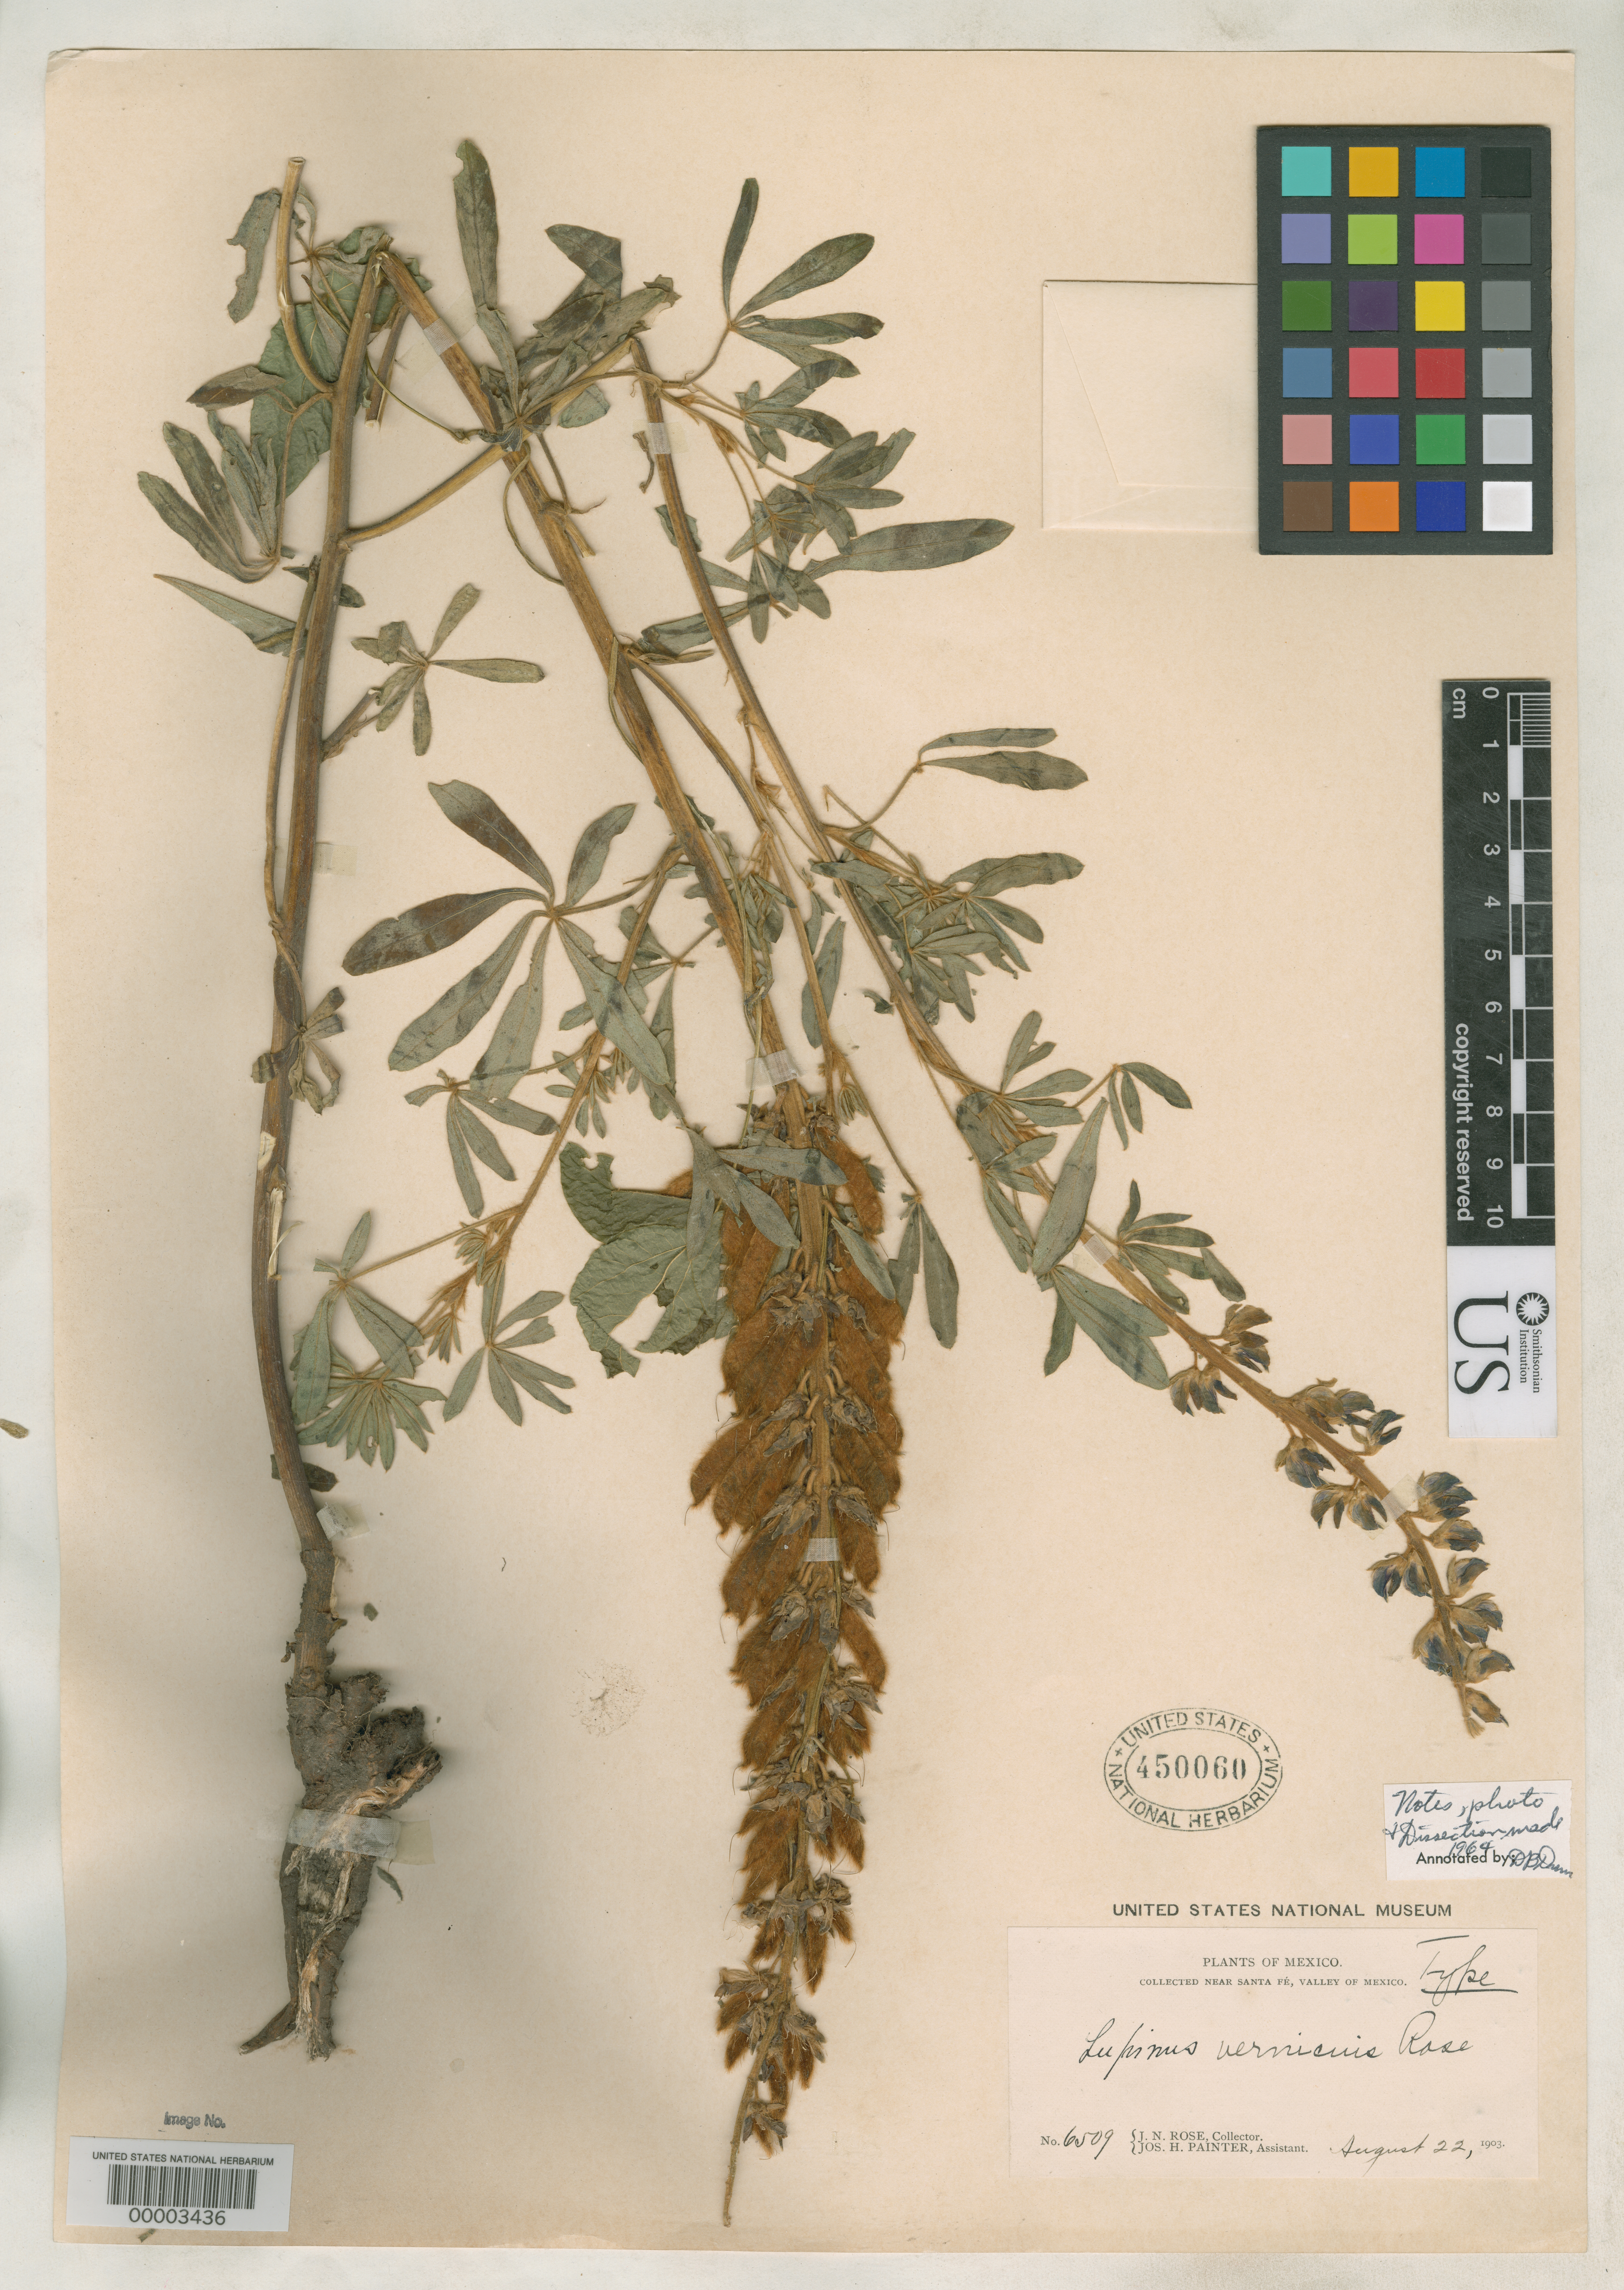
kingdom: Plantae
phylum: Tracheophyta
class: Magnoliopsida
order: Fabales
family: Fabaceae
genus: Lupinus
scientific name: Lupinus vernicius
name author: Rose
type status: Holotype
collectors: J. N. Rose & J. H. Painter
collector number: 6509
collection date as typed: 22 Aug 1903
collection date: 1903-08-22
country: Mexico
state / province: Distrito Federal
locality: Above Santa Fe, Valley of Mexico.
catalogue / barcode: US 450060